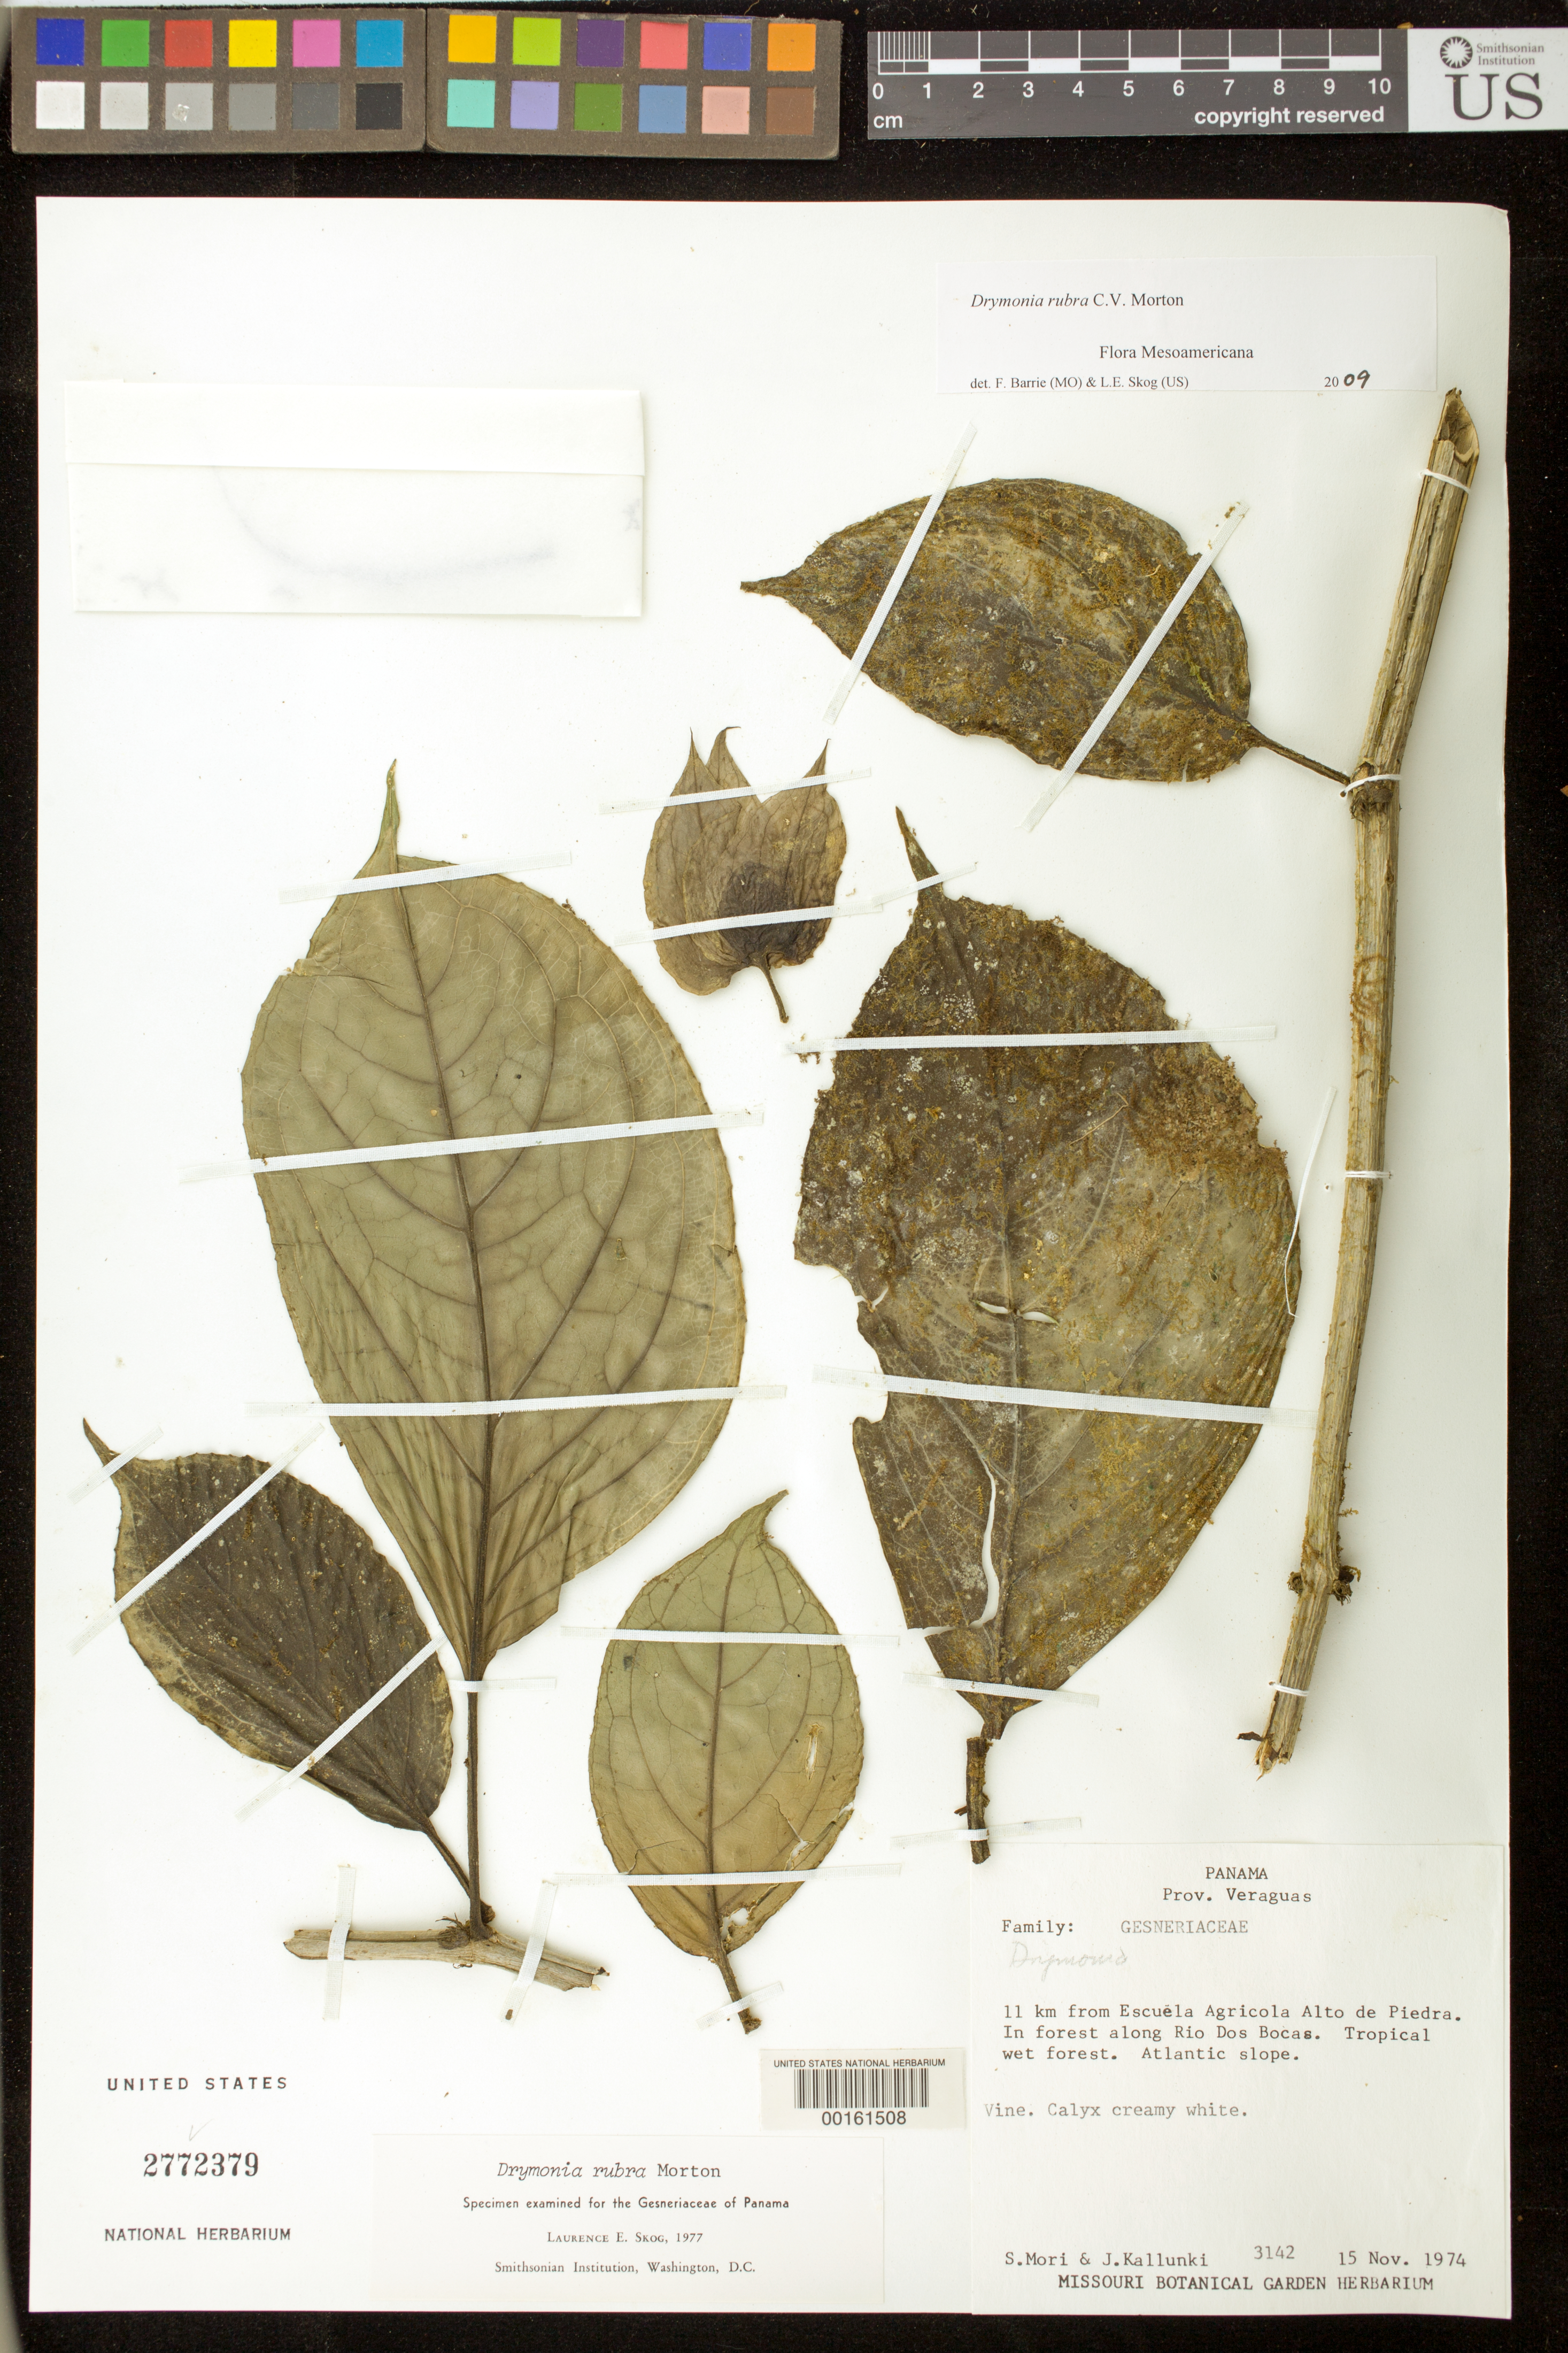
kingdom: Plantae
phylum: Tracheophyta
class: Magnoliopsida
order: Lamiales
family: Gesneriaceae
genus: Drymonia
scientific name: Drymonia rubra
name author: C.V. Morton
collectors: S. Mori & J. Kallunki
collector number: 3142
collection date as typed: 15 Nov 1974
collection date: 1974-11-15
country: Panama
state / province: Veraguas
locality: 11 km from Escuela Agricola Alto de Piedra, in forest along Rio Dos Bocas, Atlantic slope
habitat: Tropical wet forest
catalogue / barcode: US 2772379